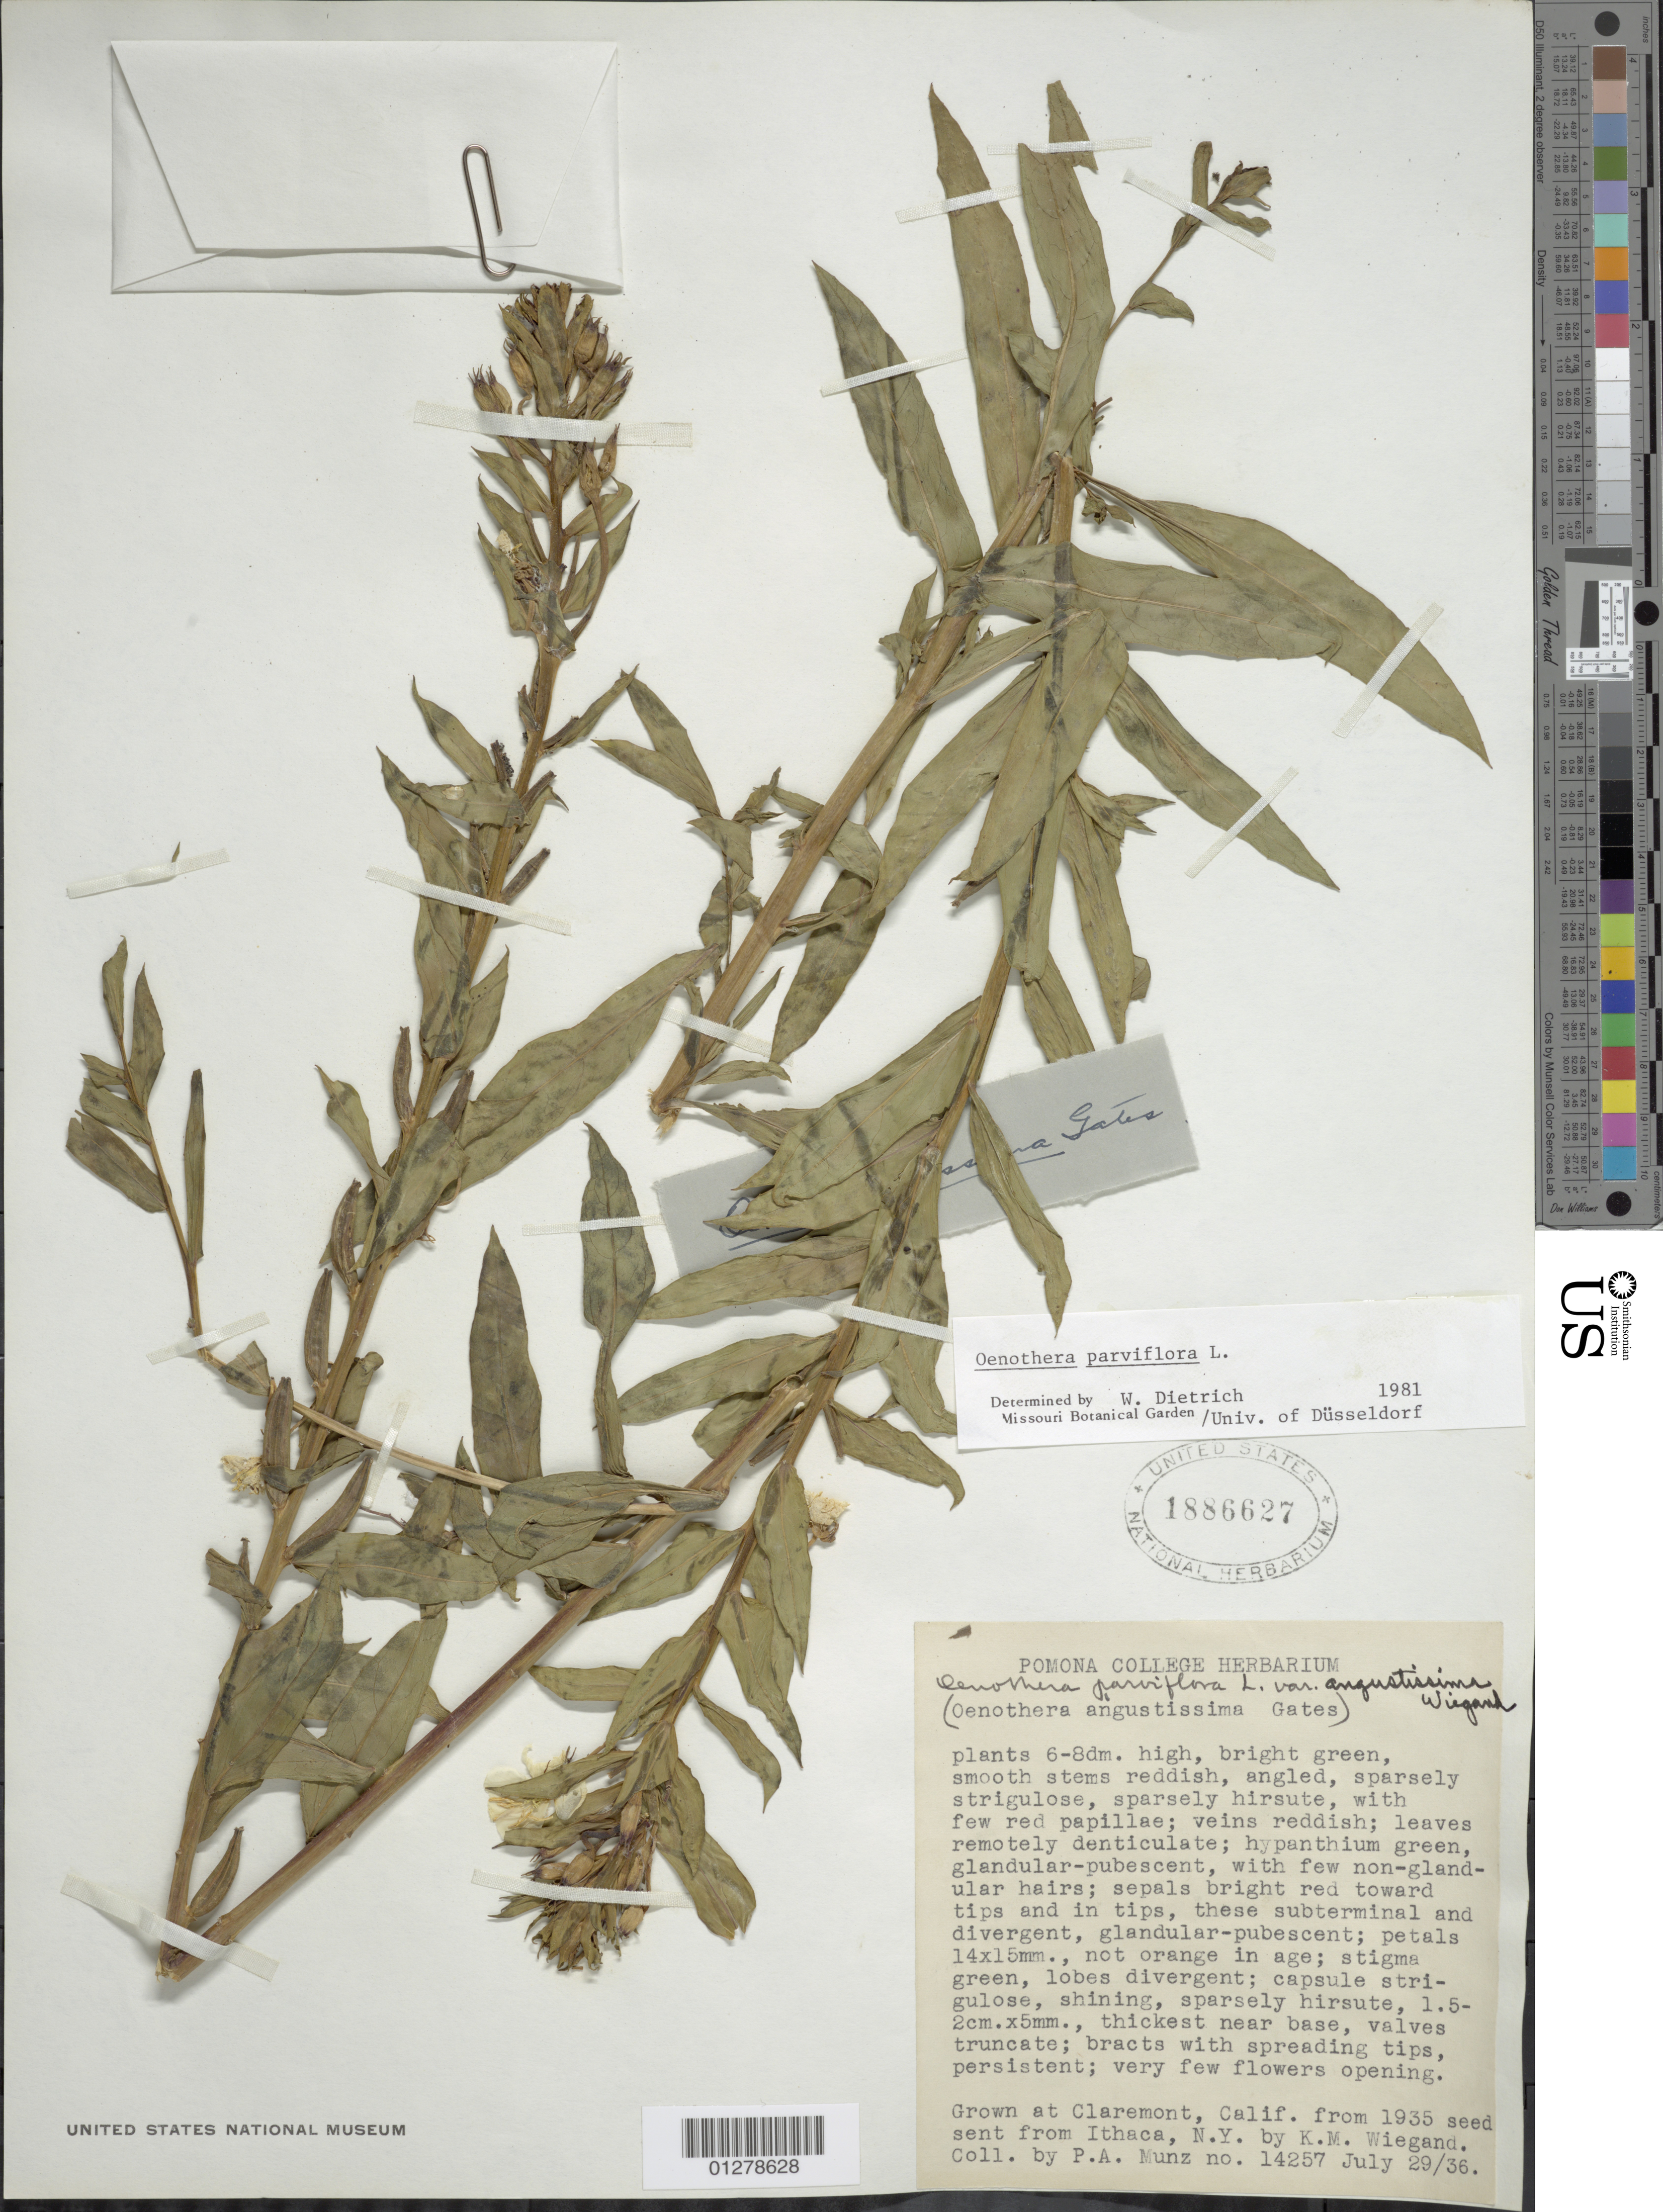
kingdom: Plantae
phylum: Tracheophyta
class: Magnoliopsida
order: Myrtales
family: Onagraceae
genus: Oenothera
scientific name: Oenothera parviflora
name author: L.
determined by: Dietrich, W.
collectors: P. A. Munz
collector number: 14257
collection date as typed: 29 Jul 1936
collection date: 1936-07-29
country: United States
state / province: California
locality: Claremont, Pomona College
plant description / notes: Grown from 1935 seed sent from Itaka, N.Y. by K. M. Wiegand.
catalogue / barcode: US 1886627